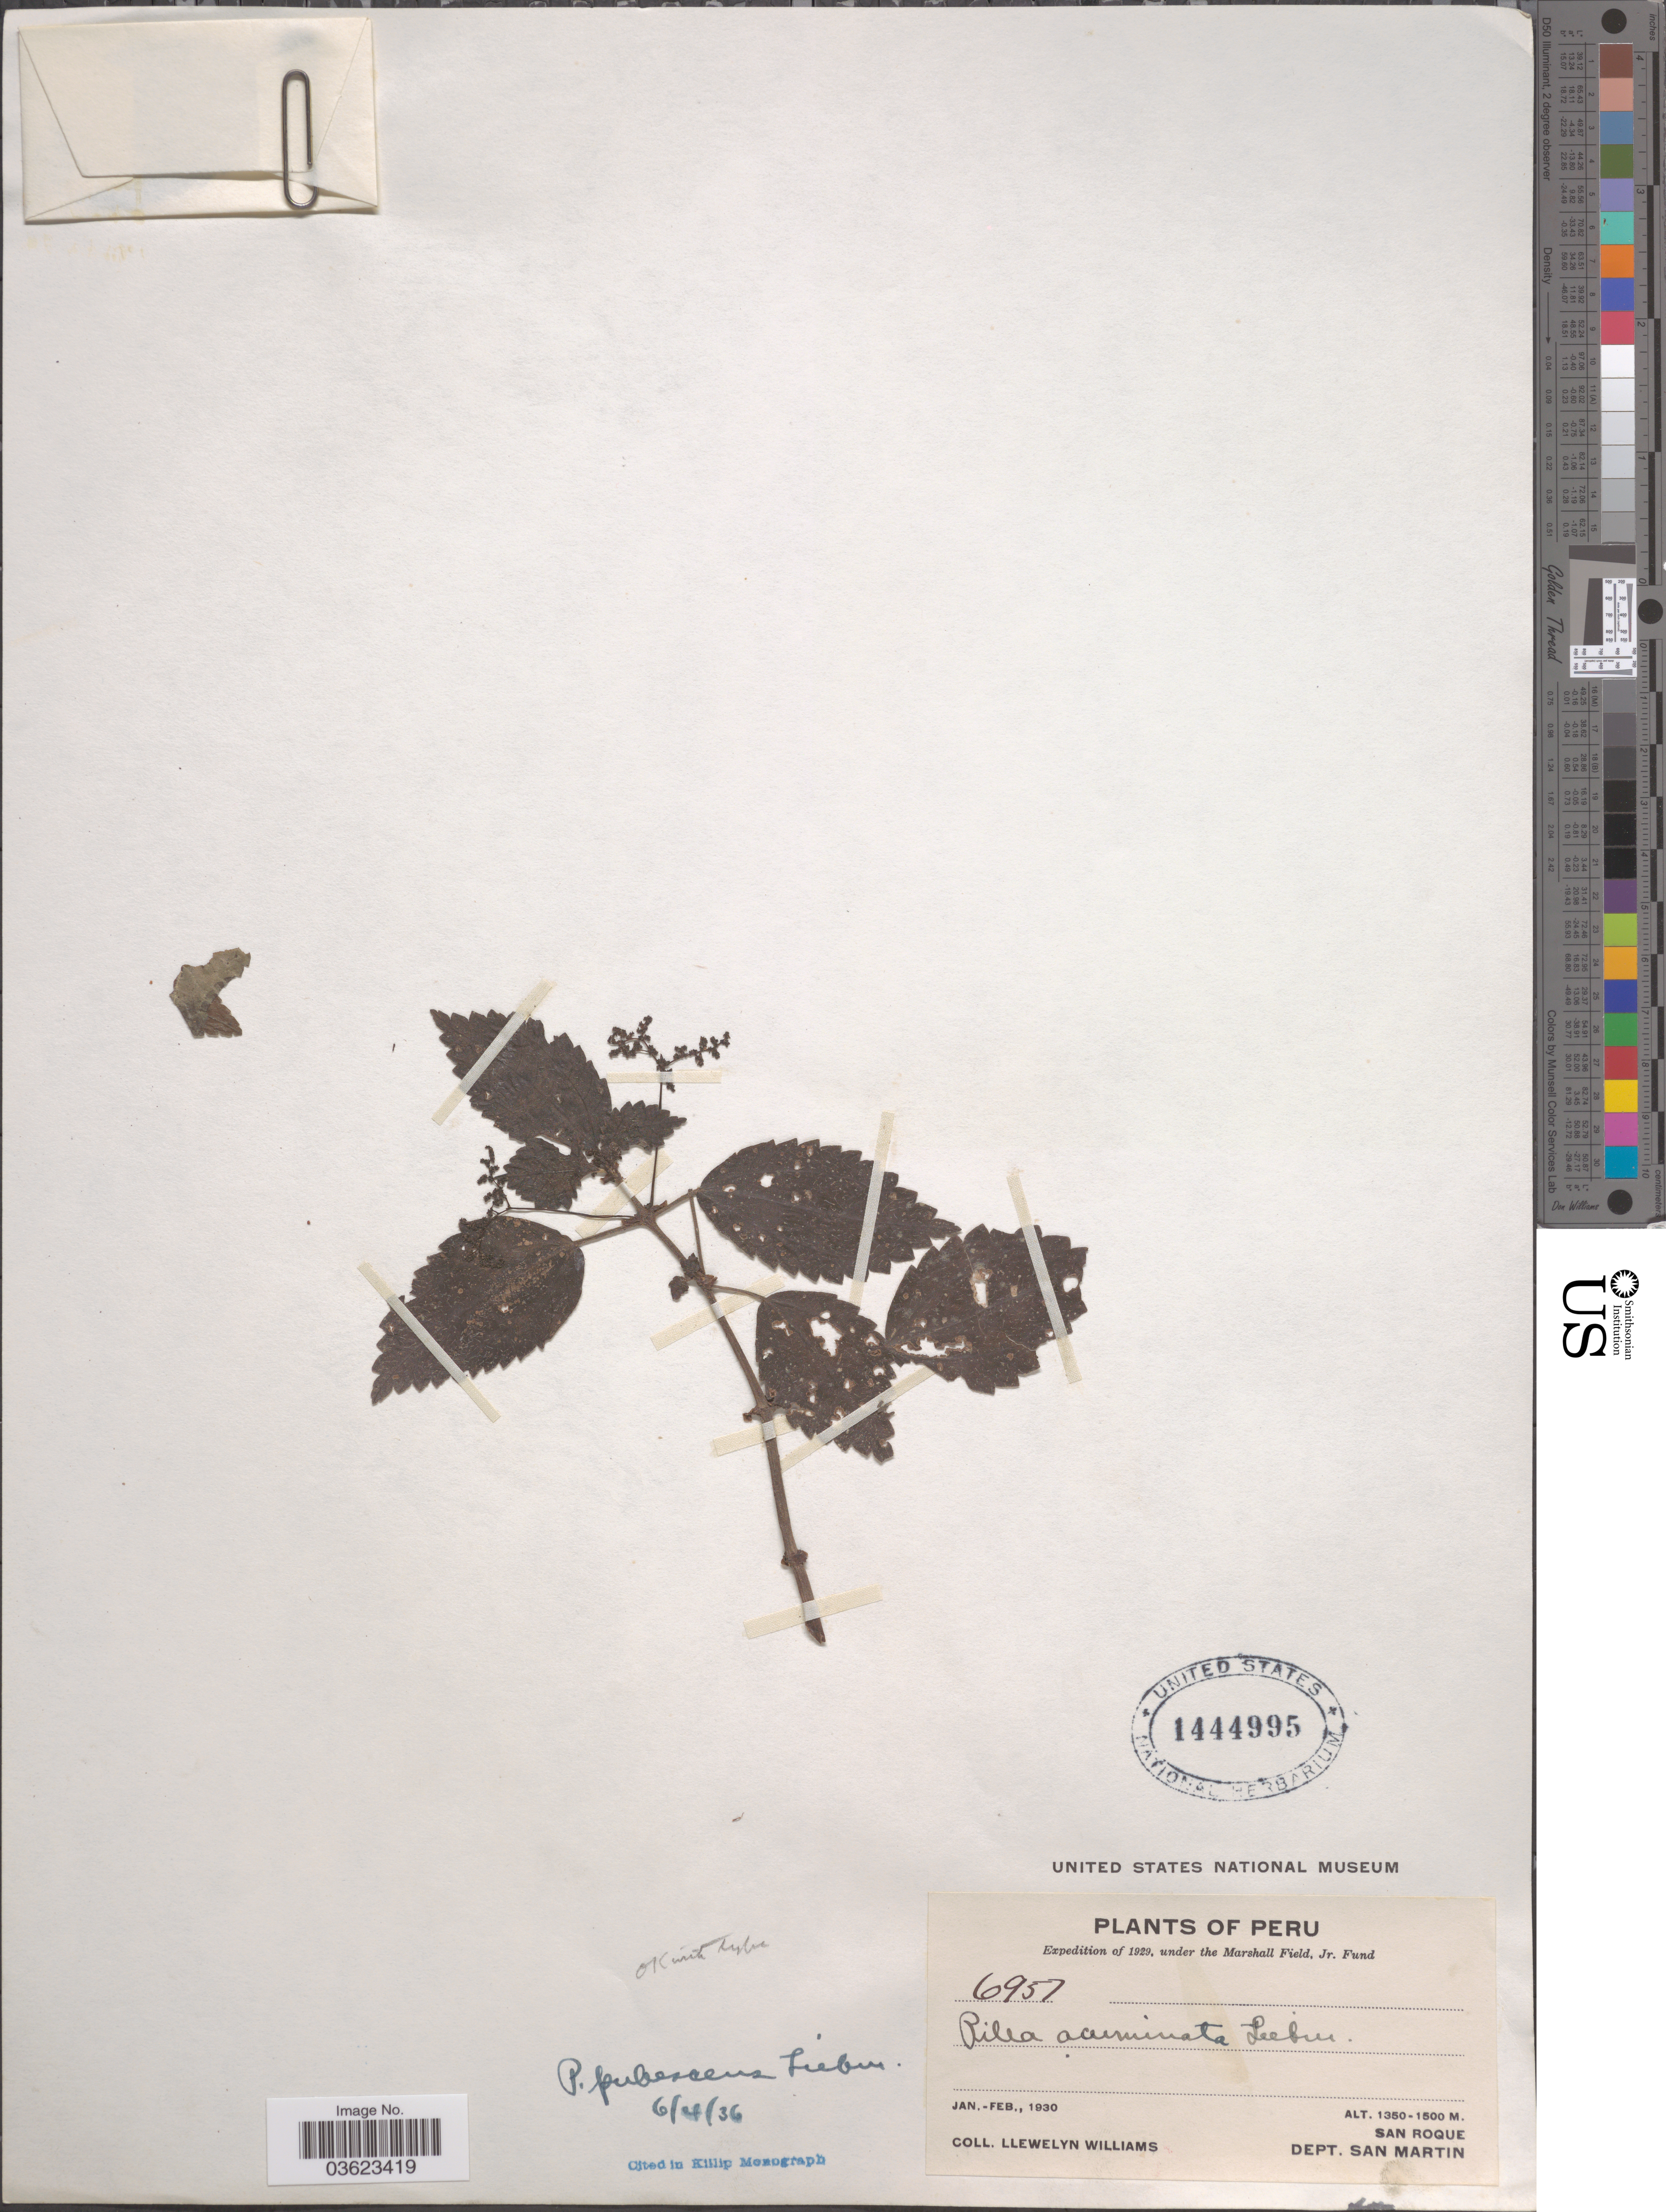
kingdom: Plantae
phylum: Tracheophyta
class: Magnoliopsida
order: Rosales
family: Urticaceae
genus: Pilea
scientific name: Pilea pubescens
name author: Liebm.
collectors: Ll. Williams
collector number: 6957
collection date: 1930-01/1930-02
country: Peru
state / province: San Martín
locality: San Roque. Dept. San Martin.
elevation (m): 1350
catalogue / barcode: US 1444995